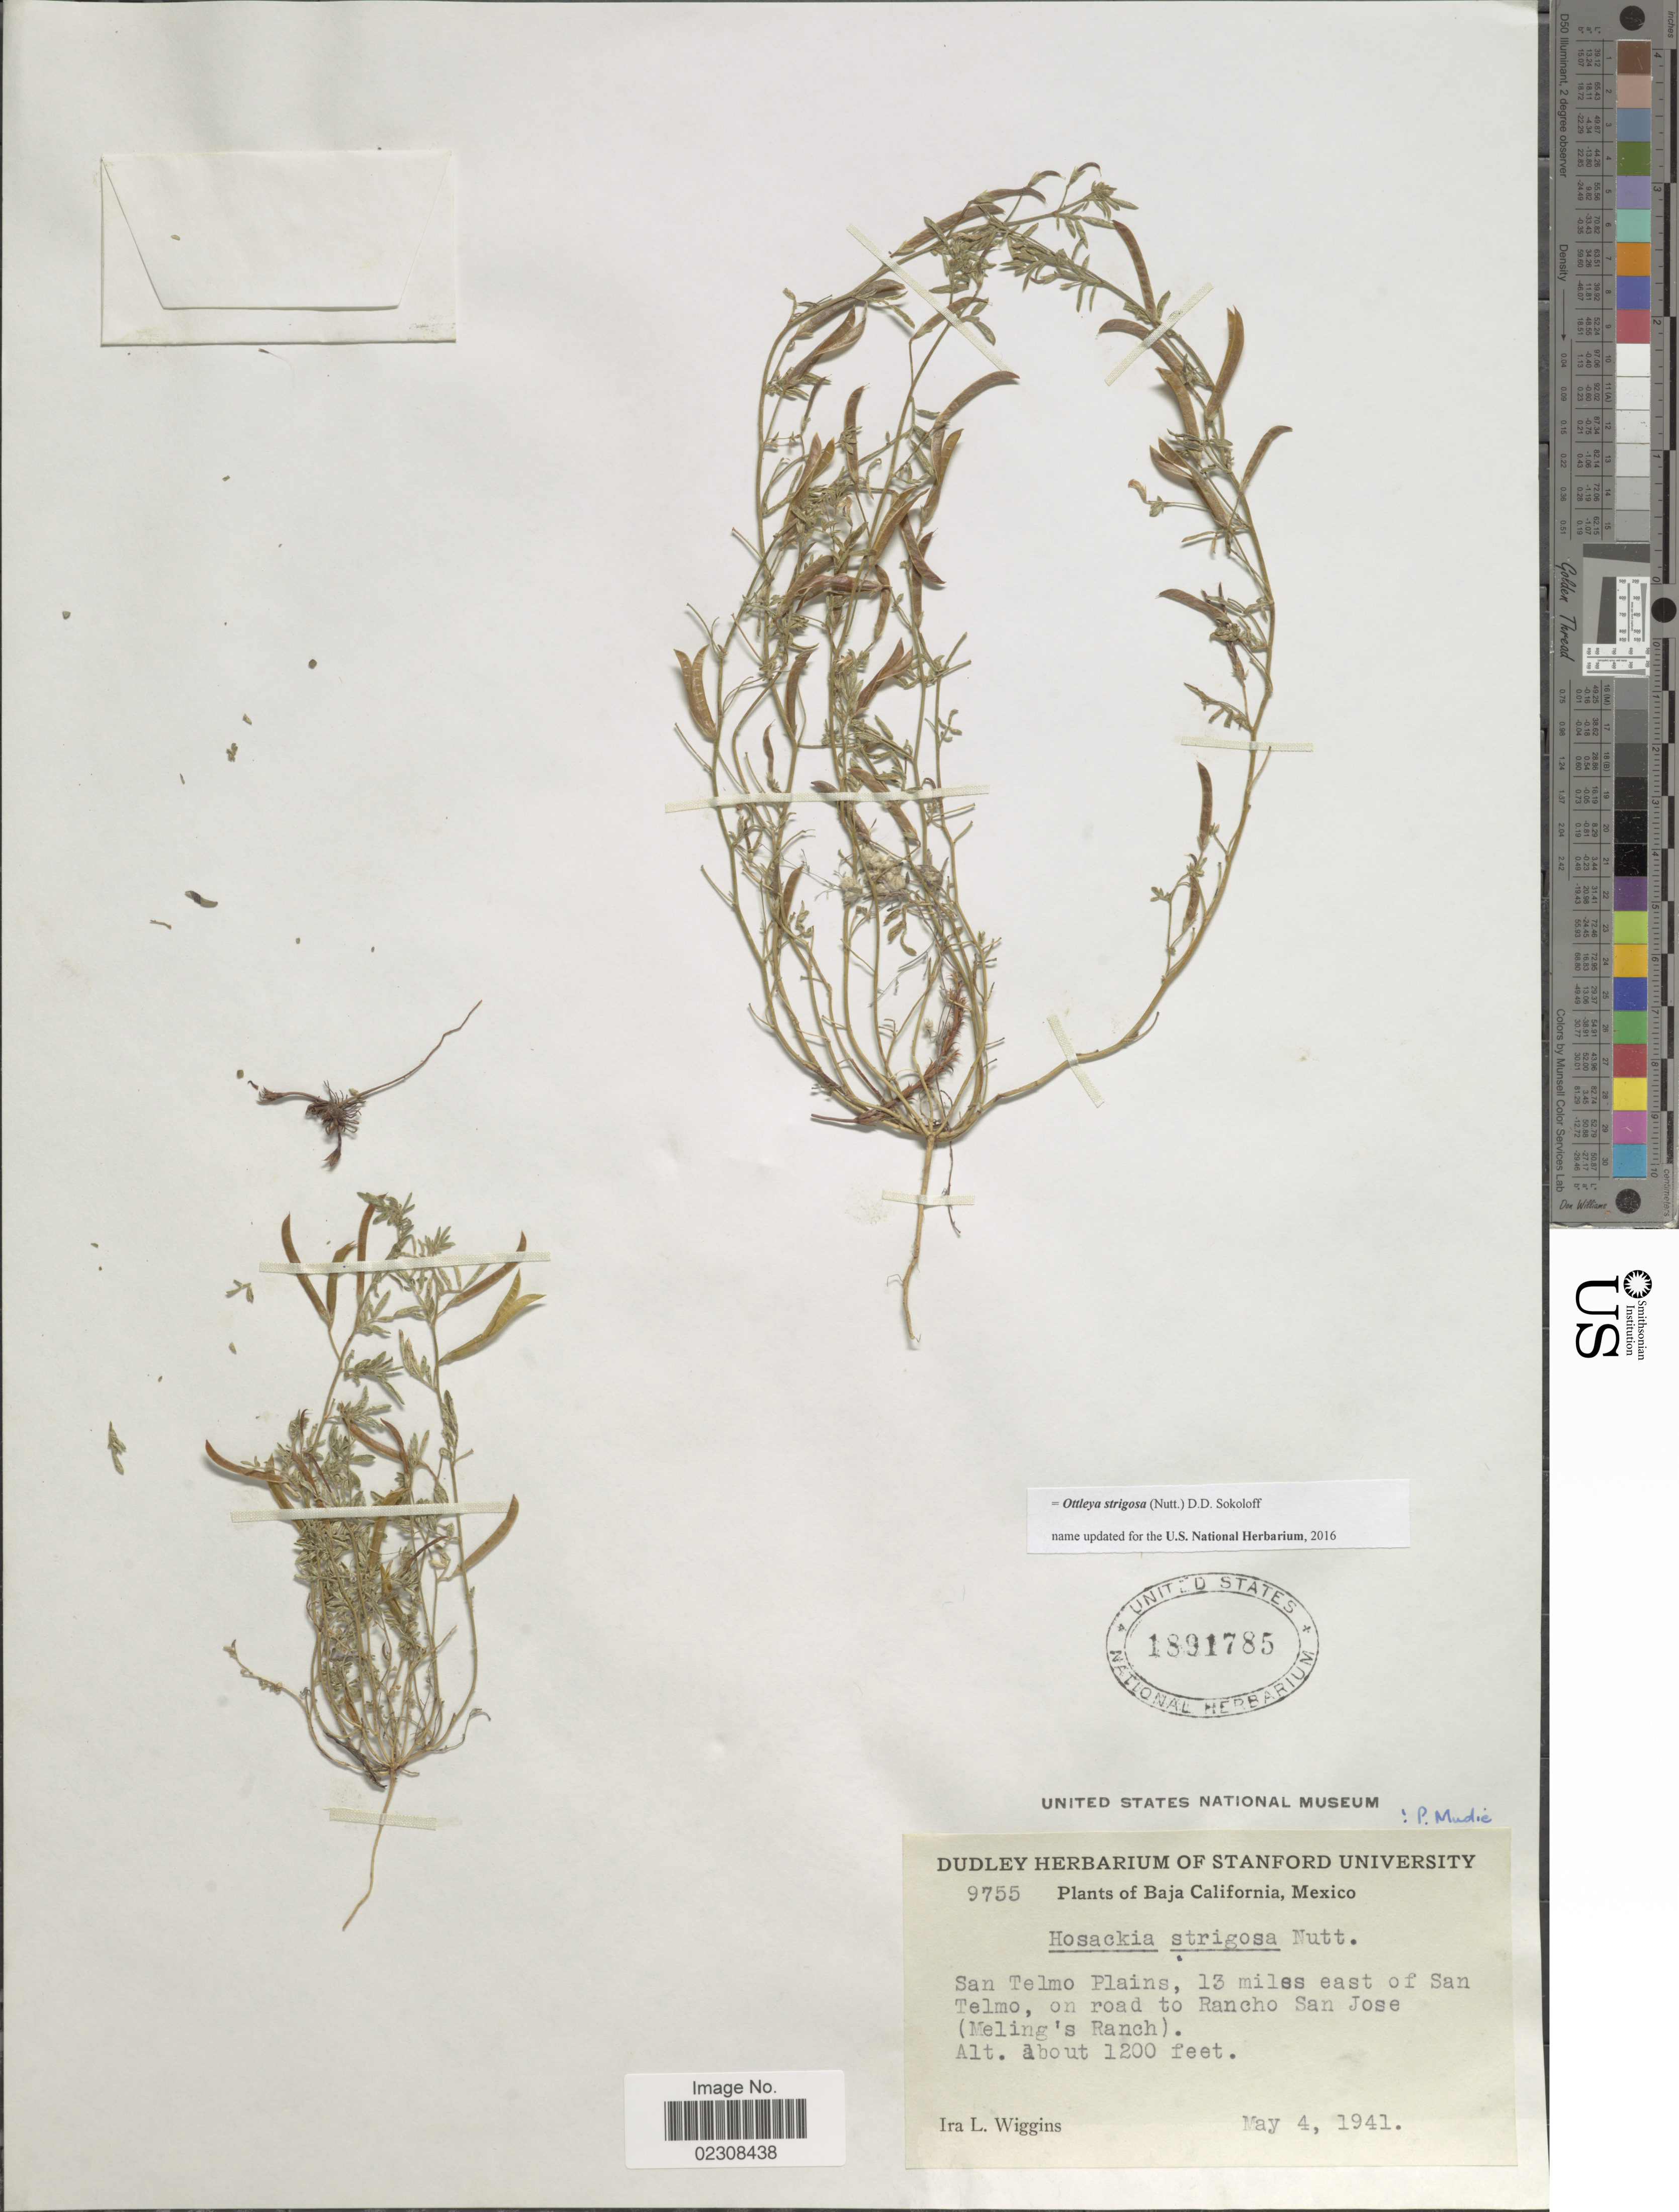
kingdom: Plantae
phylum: Tracheophyta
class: Magnoliopsida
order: Fabales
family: Fabaceae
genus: Ottleya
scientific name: Ottleya strigosa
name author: (Nutt.) D.D. Sokoloff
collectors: I. L. Wiggins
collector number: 9755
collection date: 1941-05-04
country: Mexico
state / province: Baja California Norte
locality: San Telmo Plains, 13 miles east of San Telmo, on road to Rancho San Jose (Meling's Ranch)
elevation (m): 366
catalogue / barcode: US 1891785